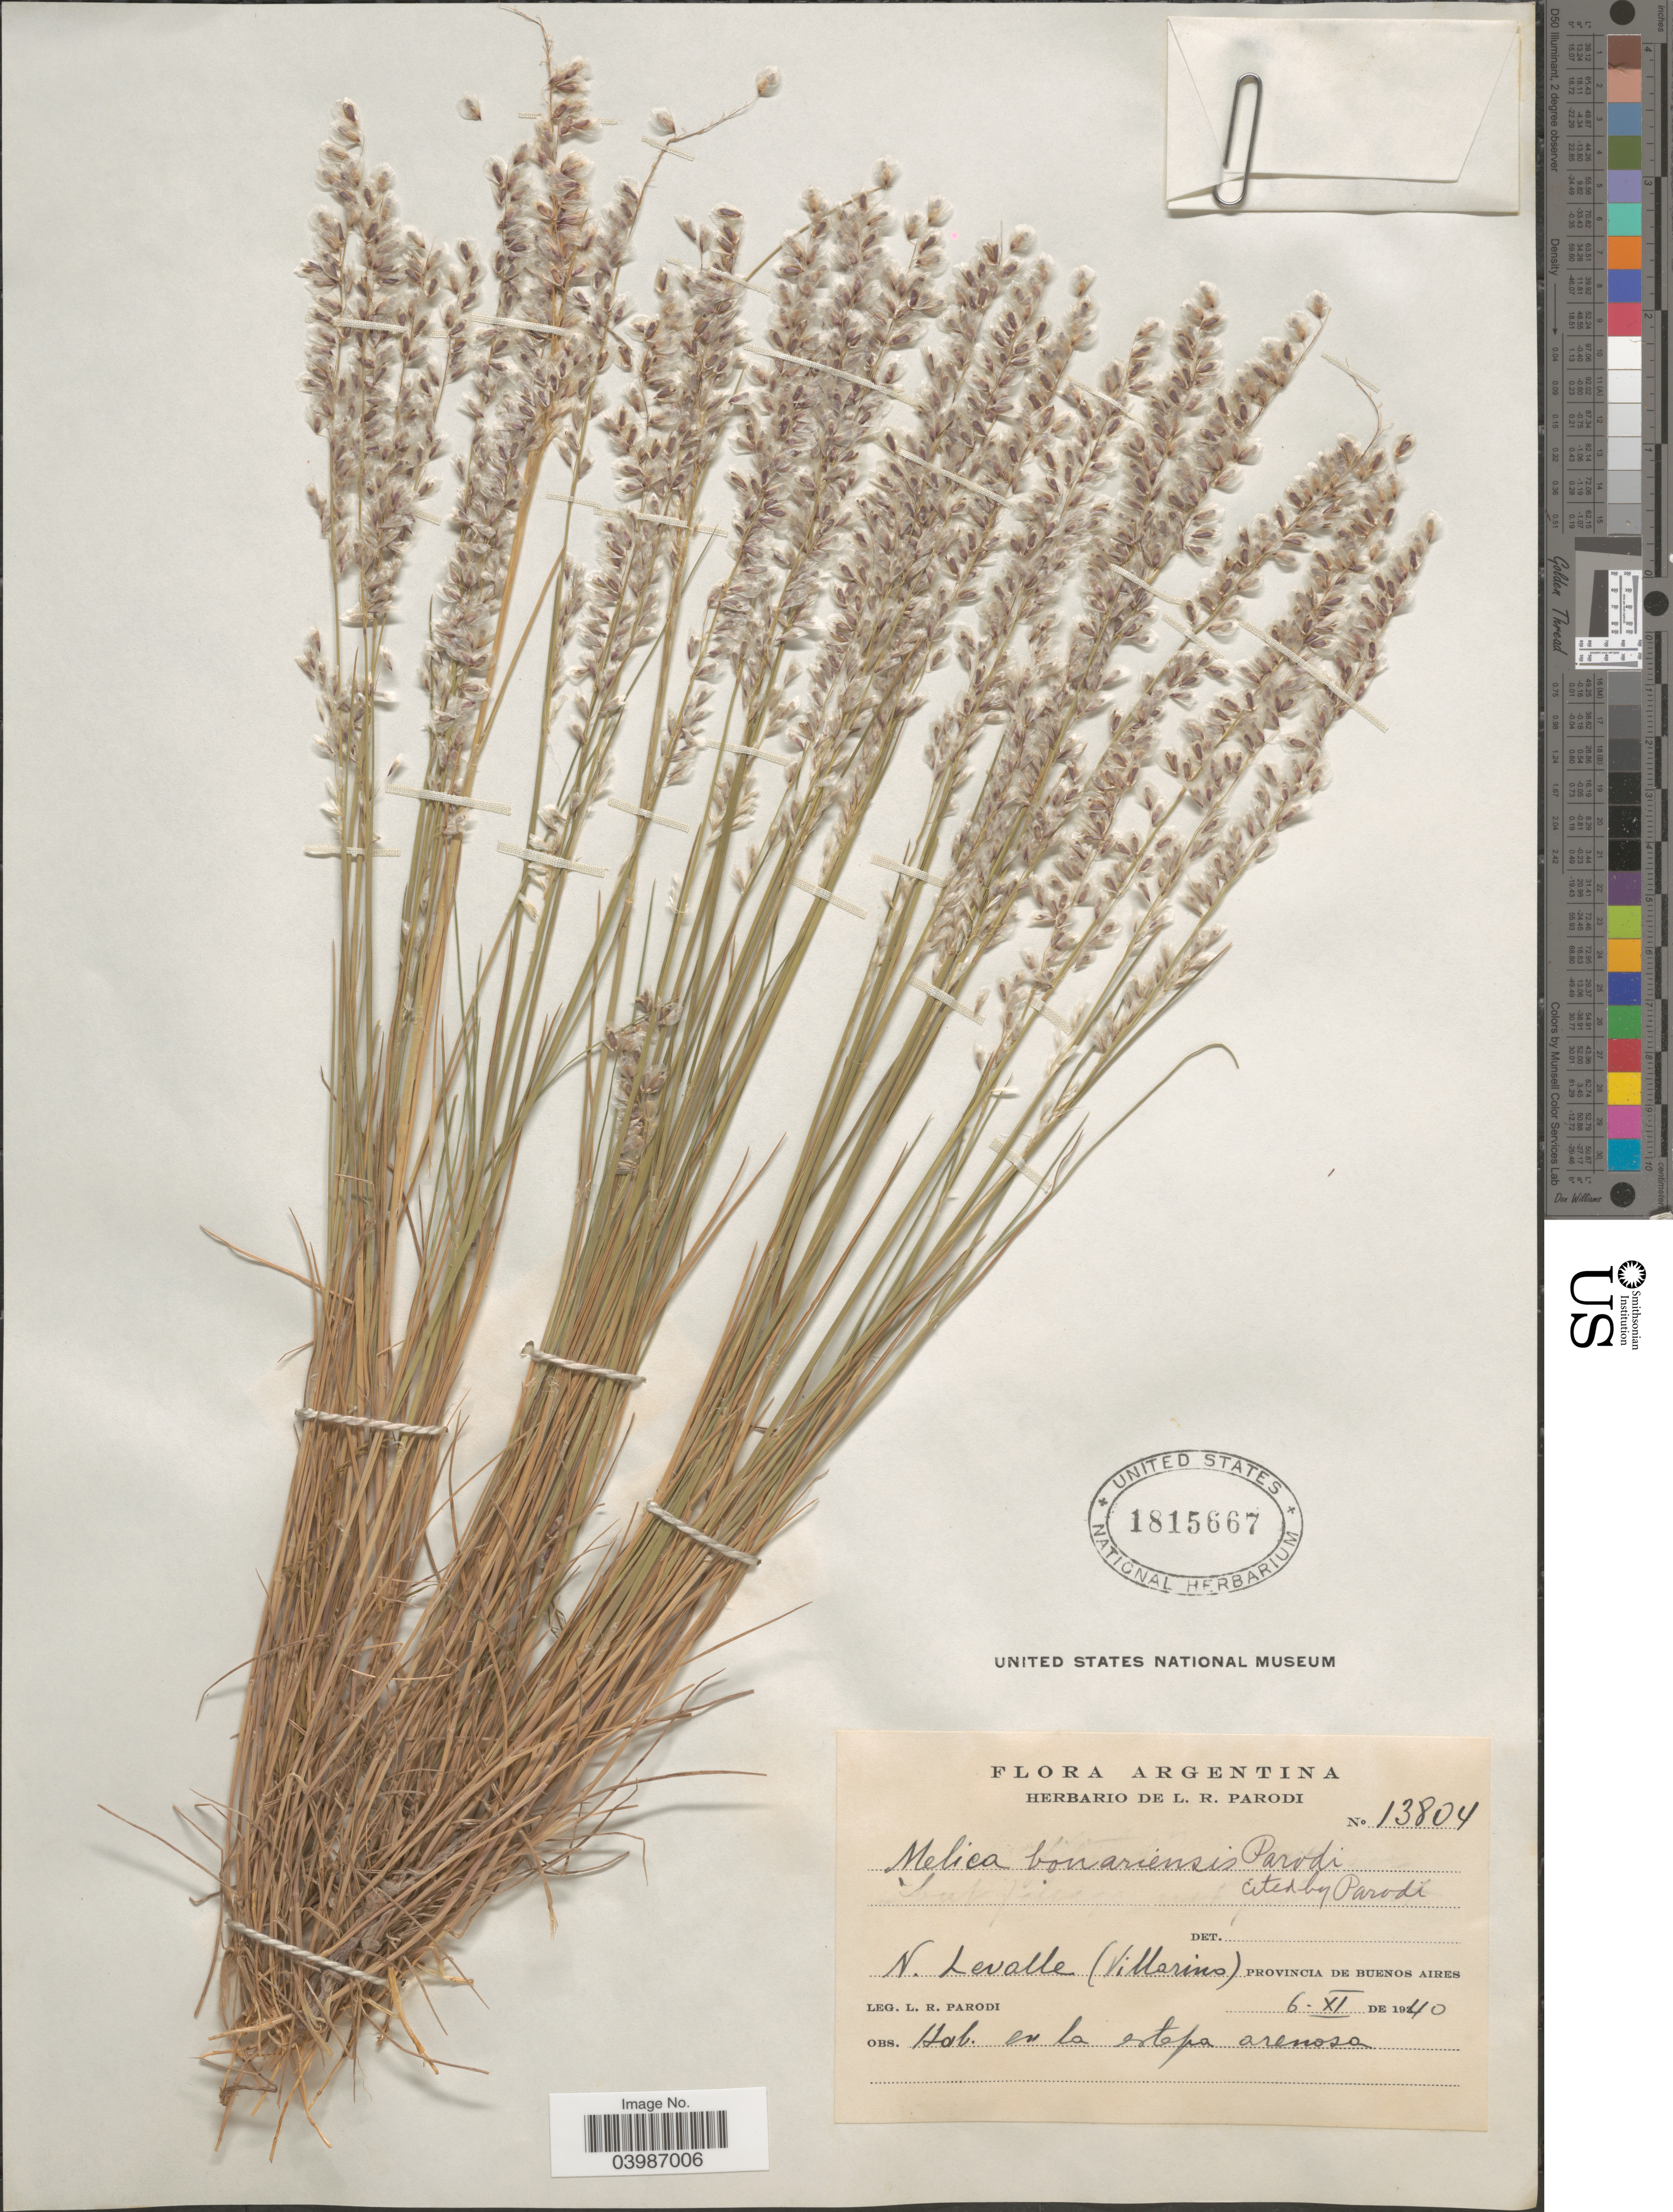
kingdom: Plantae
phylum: Tracheophyta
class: Liliopsida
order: Poales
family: Poaceae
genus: Melica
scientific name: Melica bonariensis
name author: Parodi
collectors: L. R. Parodi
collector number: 13804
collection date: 1940-11-06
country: Argentina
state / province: Buenos Aires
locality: N. Levalle (Villarino).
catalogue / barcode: US 1815667